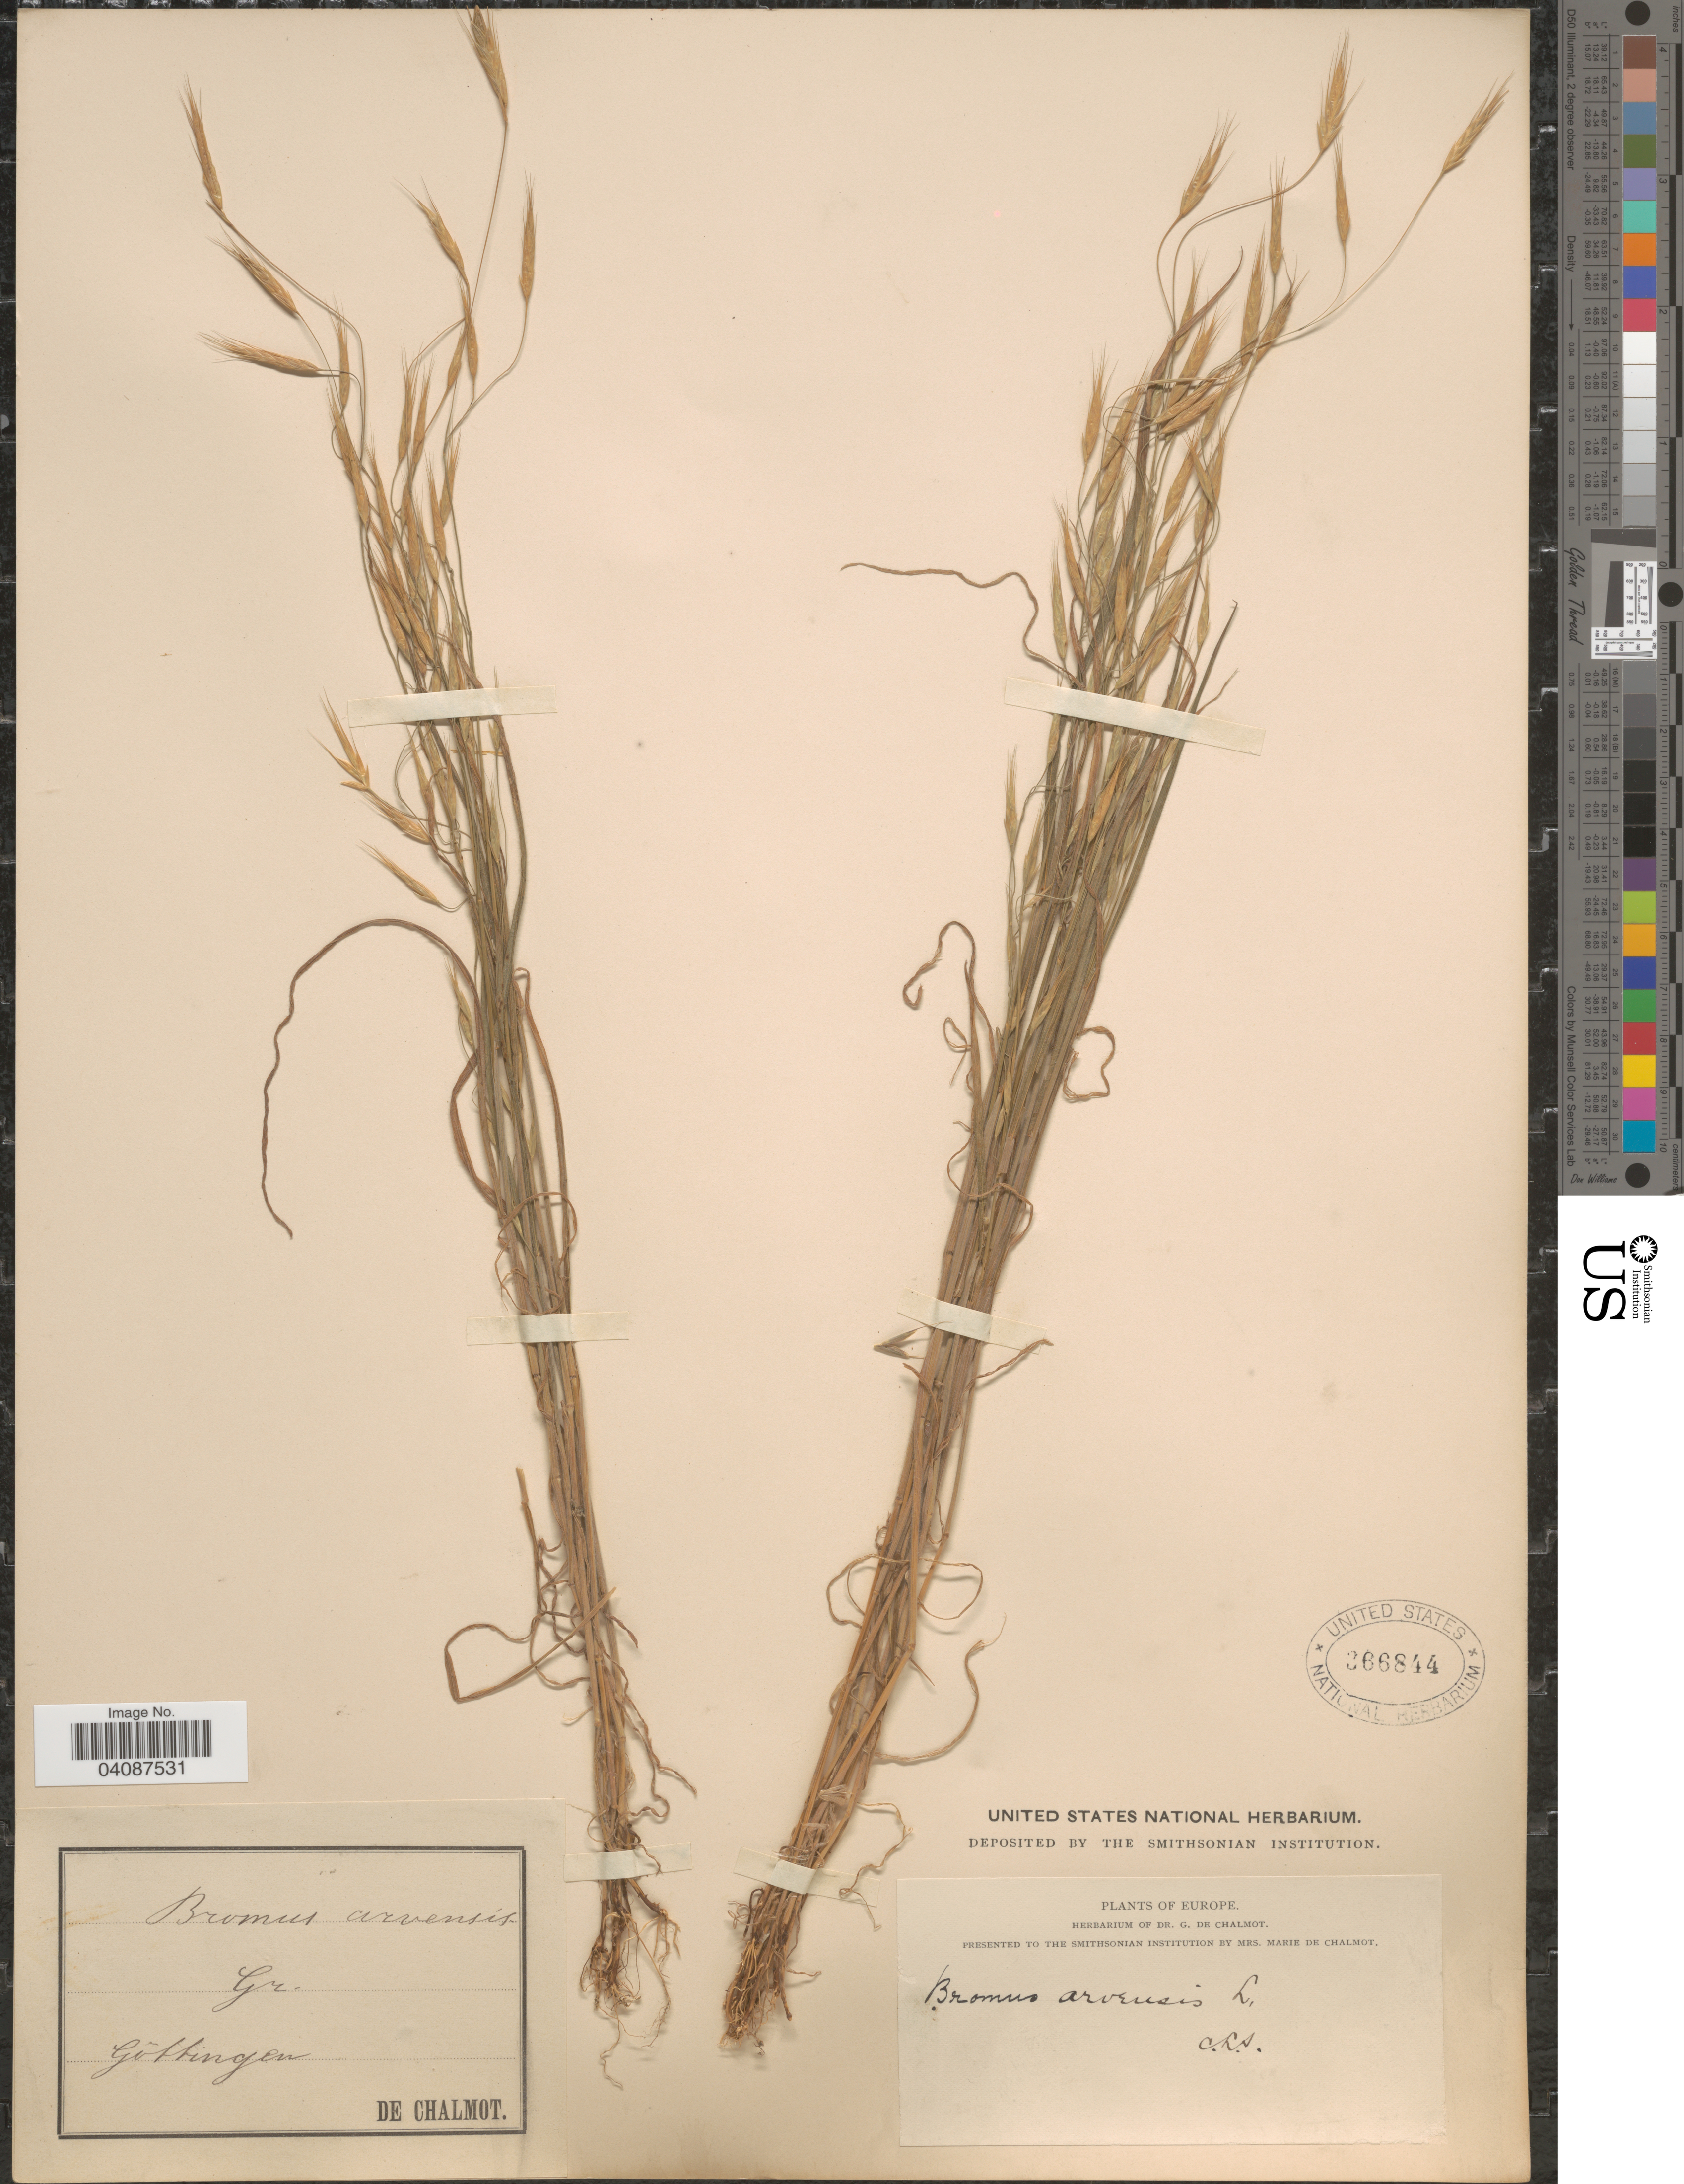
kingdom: Plantae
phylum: Tracheophyta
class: Liliopsida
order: Poales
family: Poaceae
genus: Bromus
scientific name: Bromus arvensis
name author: L.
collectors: G. de Chalmot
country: Germany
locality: Göttingen.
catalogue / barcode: US 366844